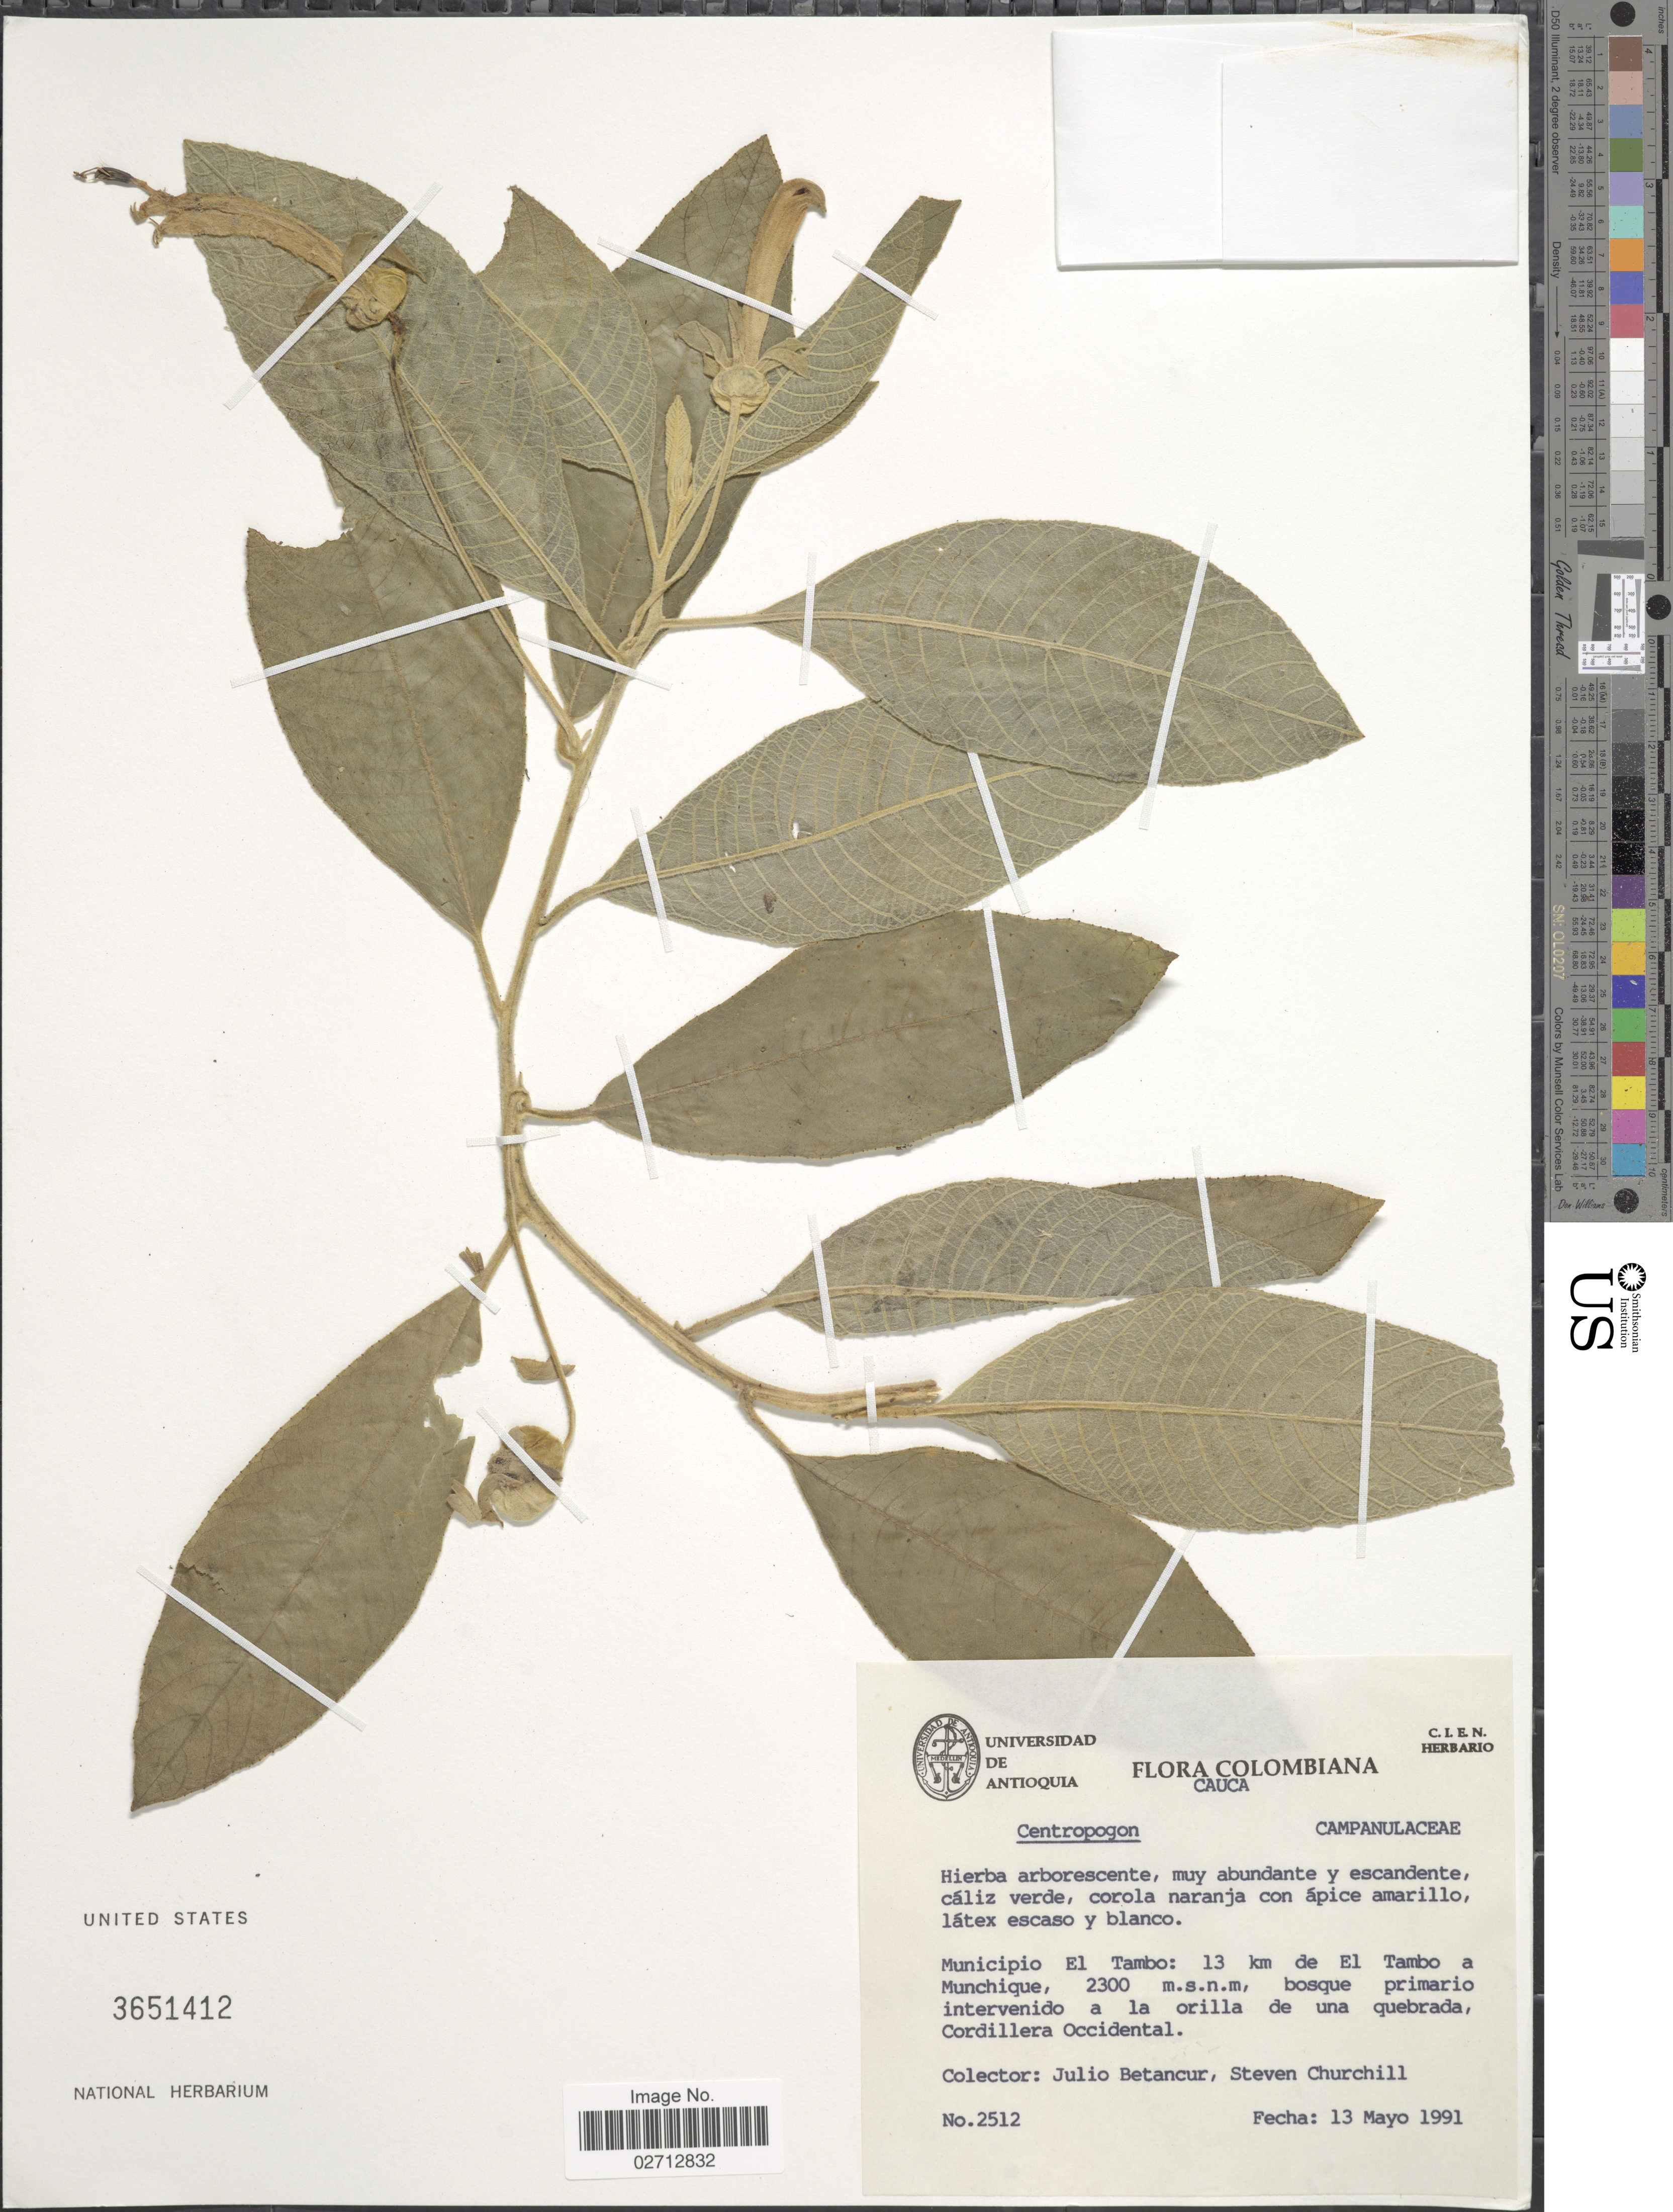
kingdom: Plantae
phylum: Tracheophyta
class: Magnoliopsida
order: Asterales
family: Campanulaceae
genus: Centropogon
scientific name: Centropogon sp.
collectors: J. Betancur & S. Churchill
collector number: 2512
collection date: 1991-05-13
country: Colombia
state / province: Cauca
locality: Municipio El Tambo: 13 km de El Tambo a Munchique, intervenido a la orilla de una quebrada, Cordillera Occidental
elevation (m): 2300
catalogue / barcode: US 3651412